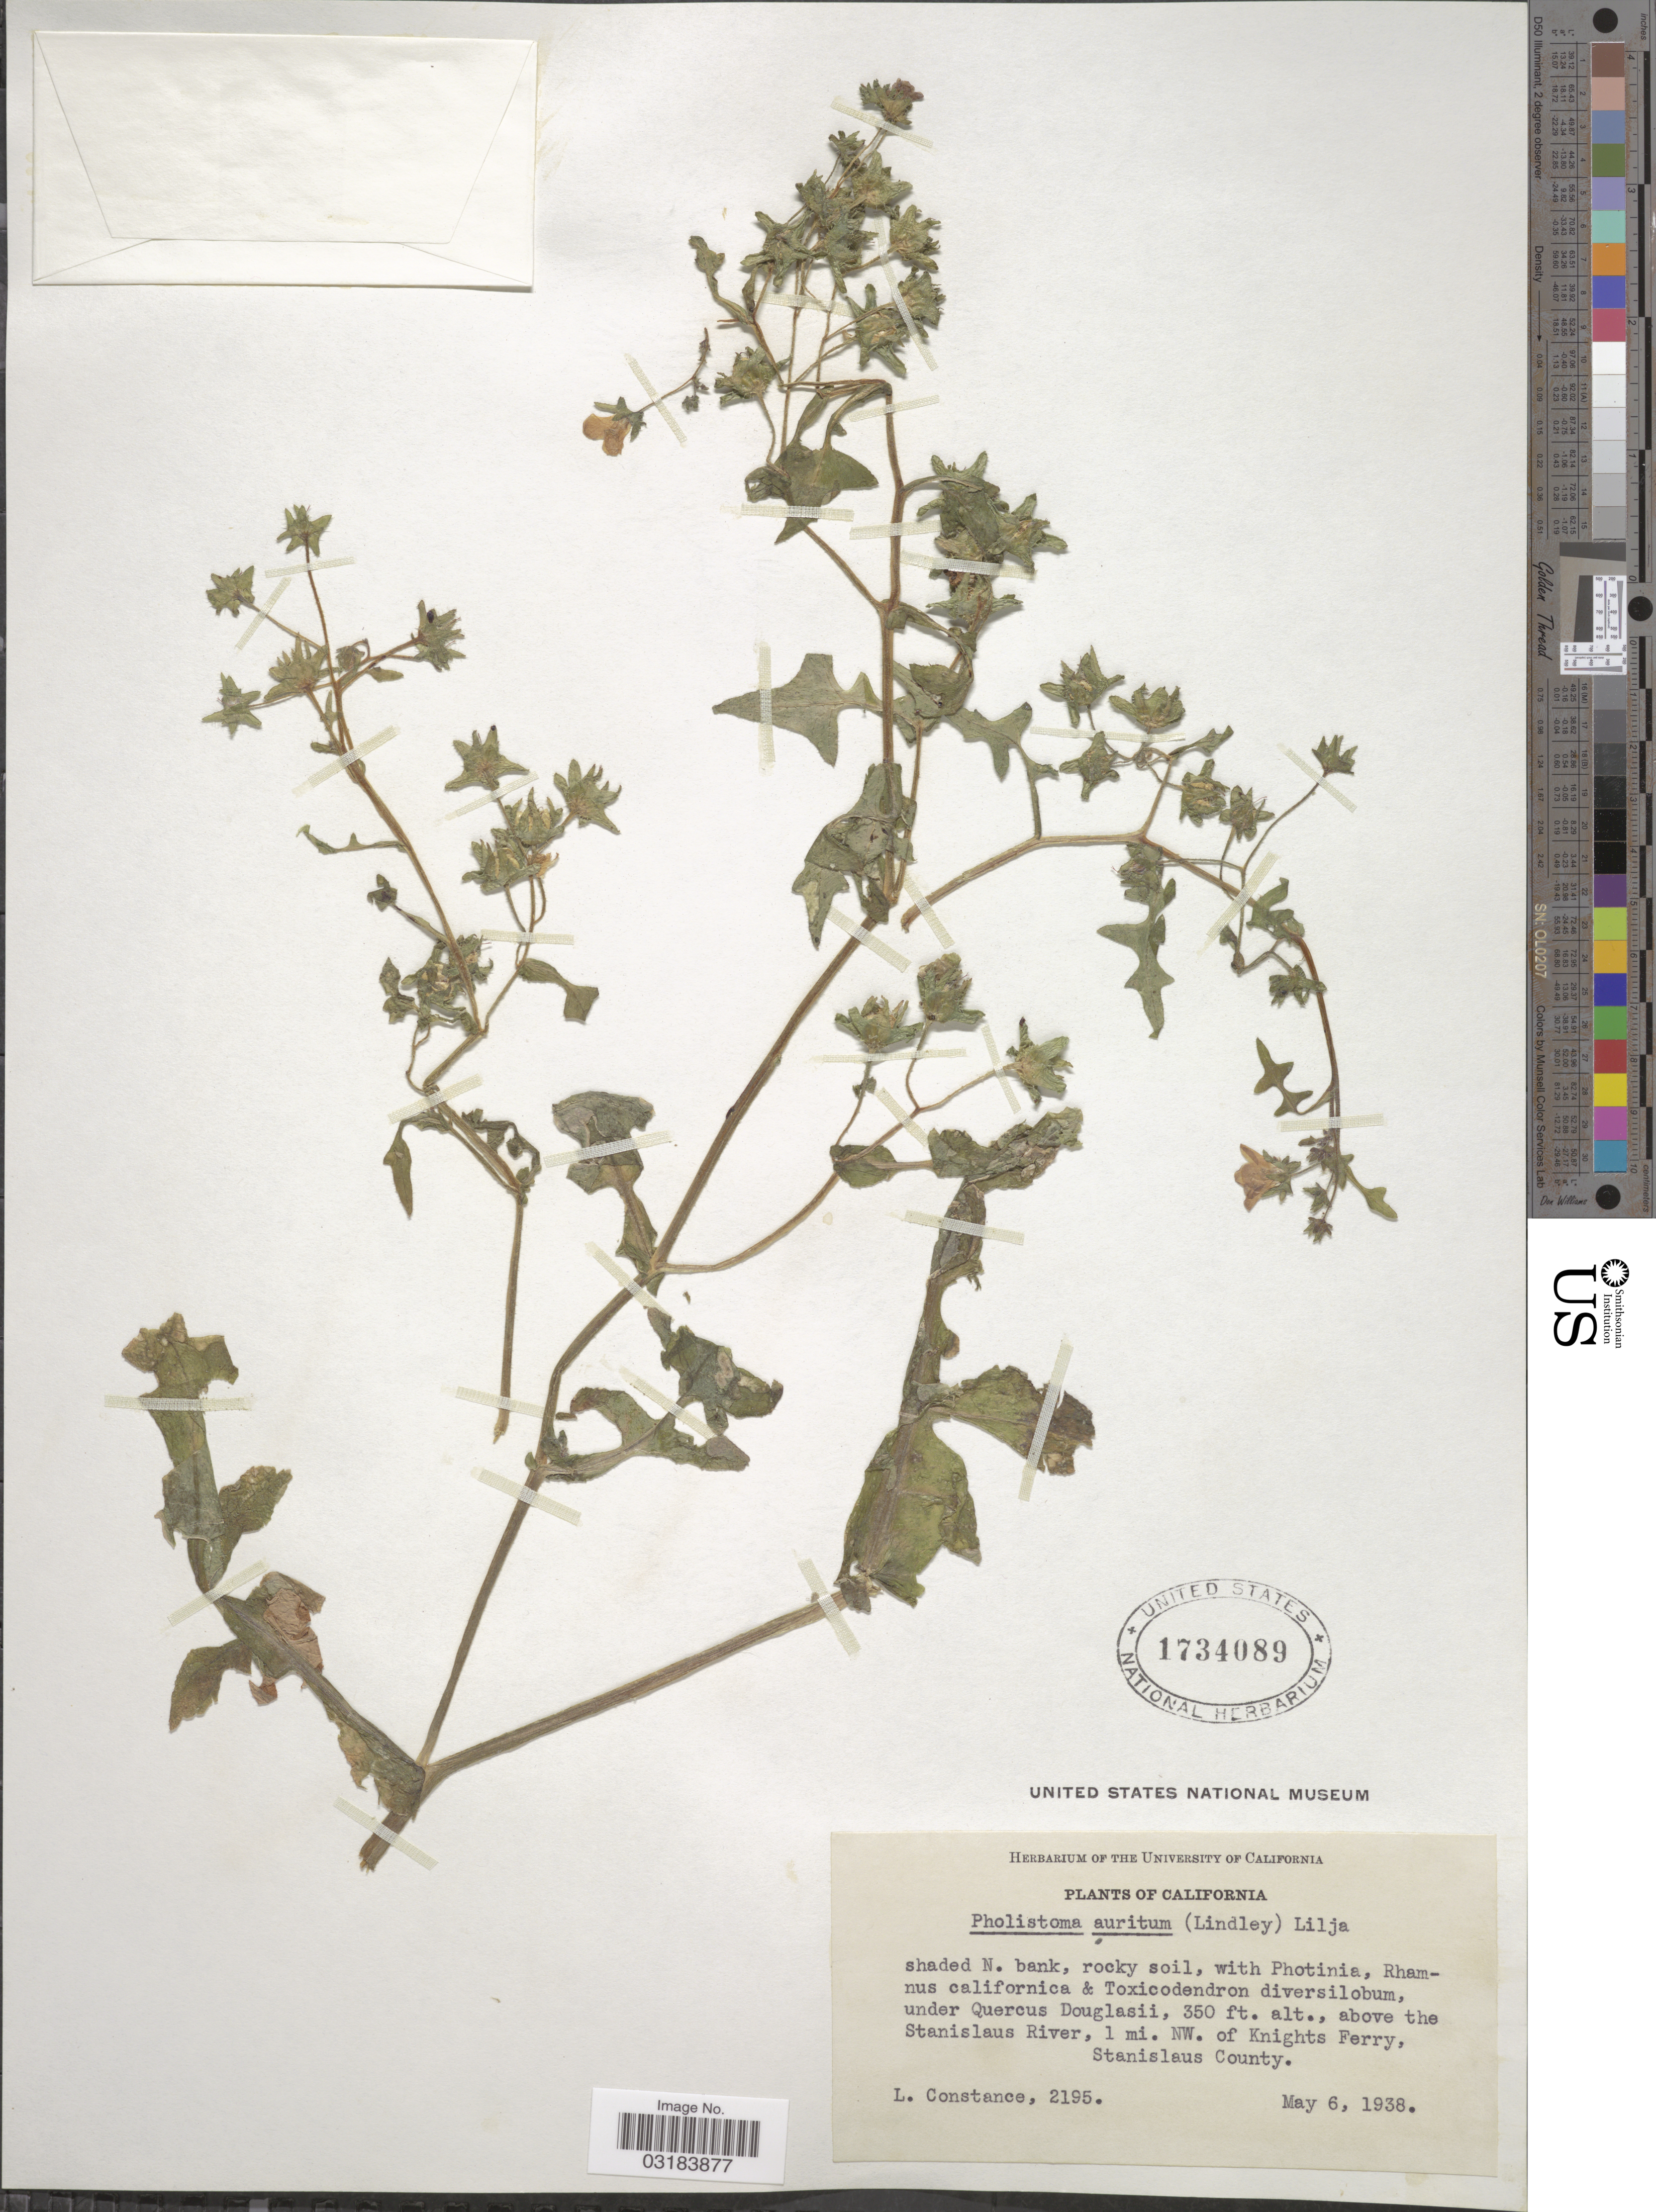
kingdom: Plantae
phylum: Tracheophyta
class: Magnoliopsida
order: Boraginales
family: Hydrophyllaceae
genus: Pholistoma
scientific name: Pholistoma auritum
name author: (Lindl.) Lilja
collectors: L. Constance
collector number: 2195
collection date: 1938-05-06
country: United States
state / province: California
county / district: Stanislaus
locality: Above the Stanislaus River, 1 mi. NW. of Knights Ferry, Stanislaus County.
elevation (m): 107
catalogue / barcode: US 1734089